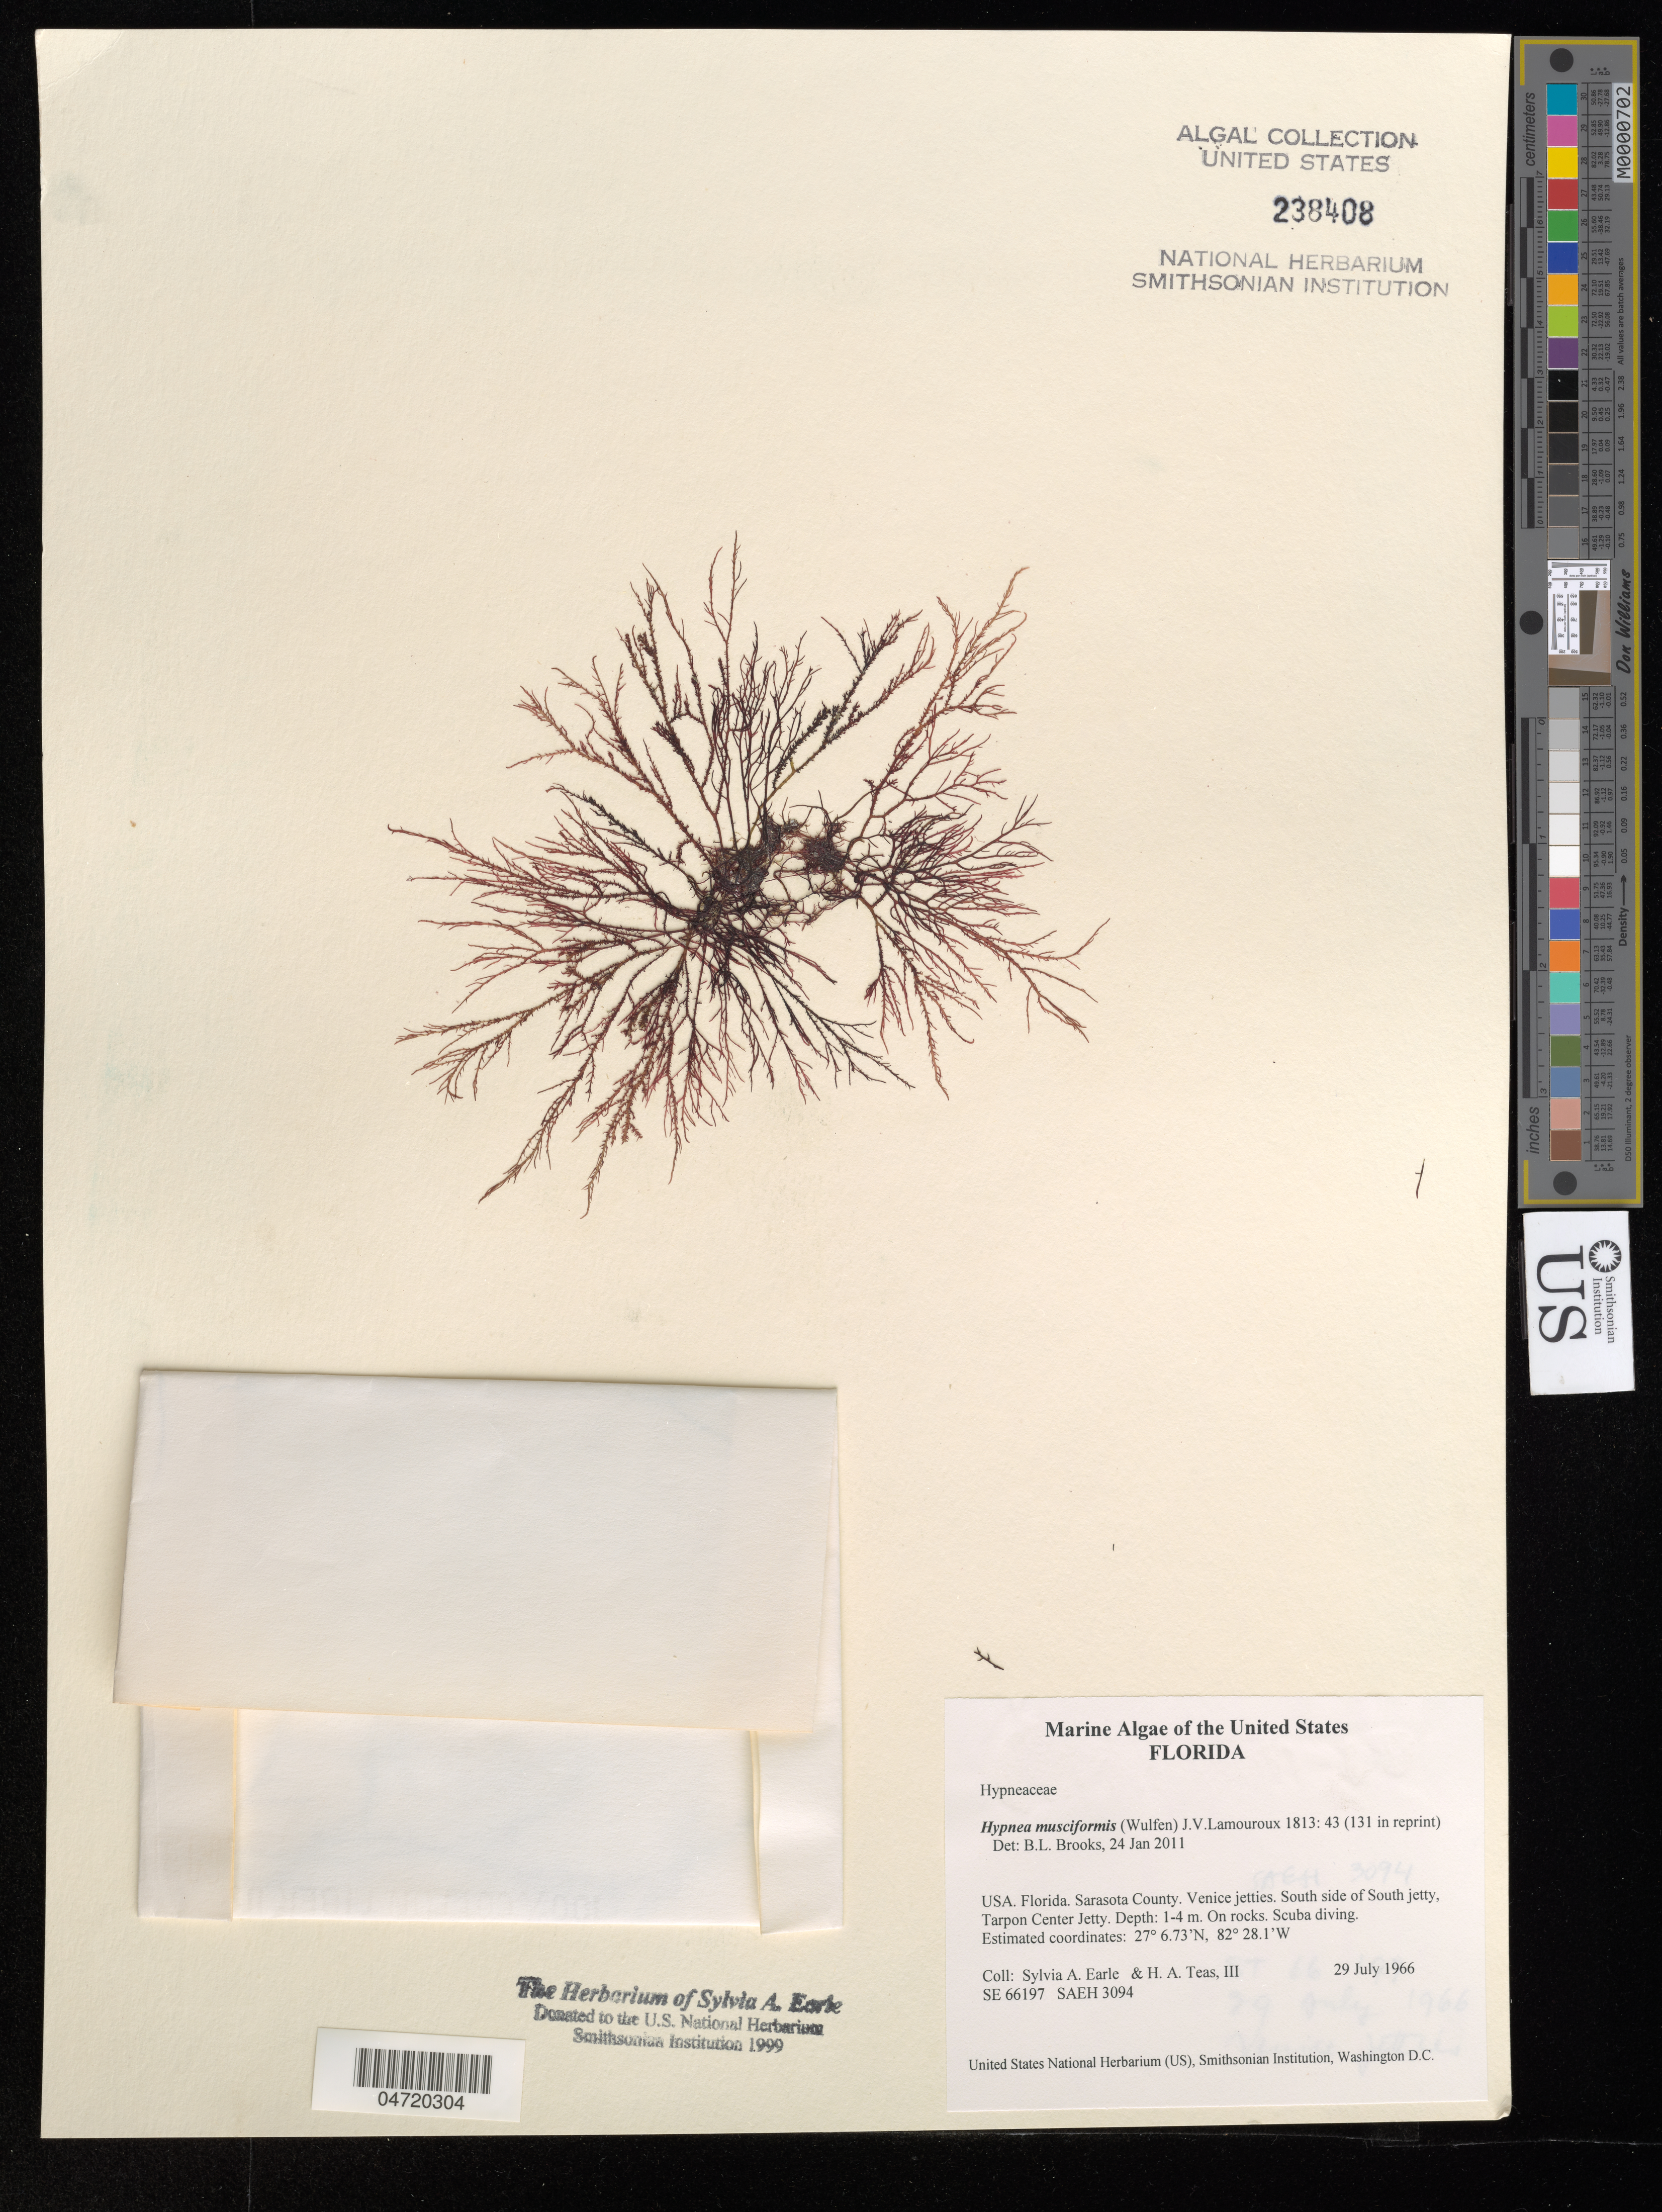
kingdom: Plantae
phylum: Rhodophyta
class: Florideophyceae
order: Gigartinales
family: Cystocloniaceae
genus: Hypnea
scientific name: Hypnea musciformis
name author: (Wulfen) J.V.Lamouroux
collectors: S. A. Earle & H. Teas III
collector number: SE66197/SAEH3094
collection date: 1966-07-29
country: United States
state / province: Florida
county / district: Sarasota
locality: Sarasota County. Venice jetties. South side of South jetty, Tarpon Center Jetty.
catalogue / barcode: US 238408